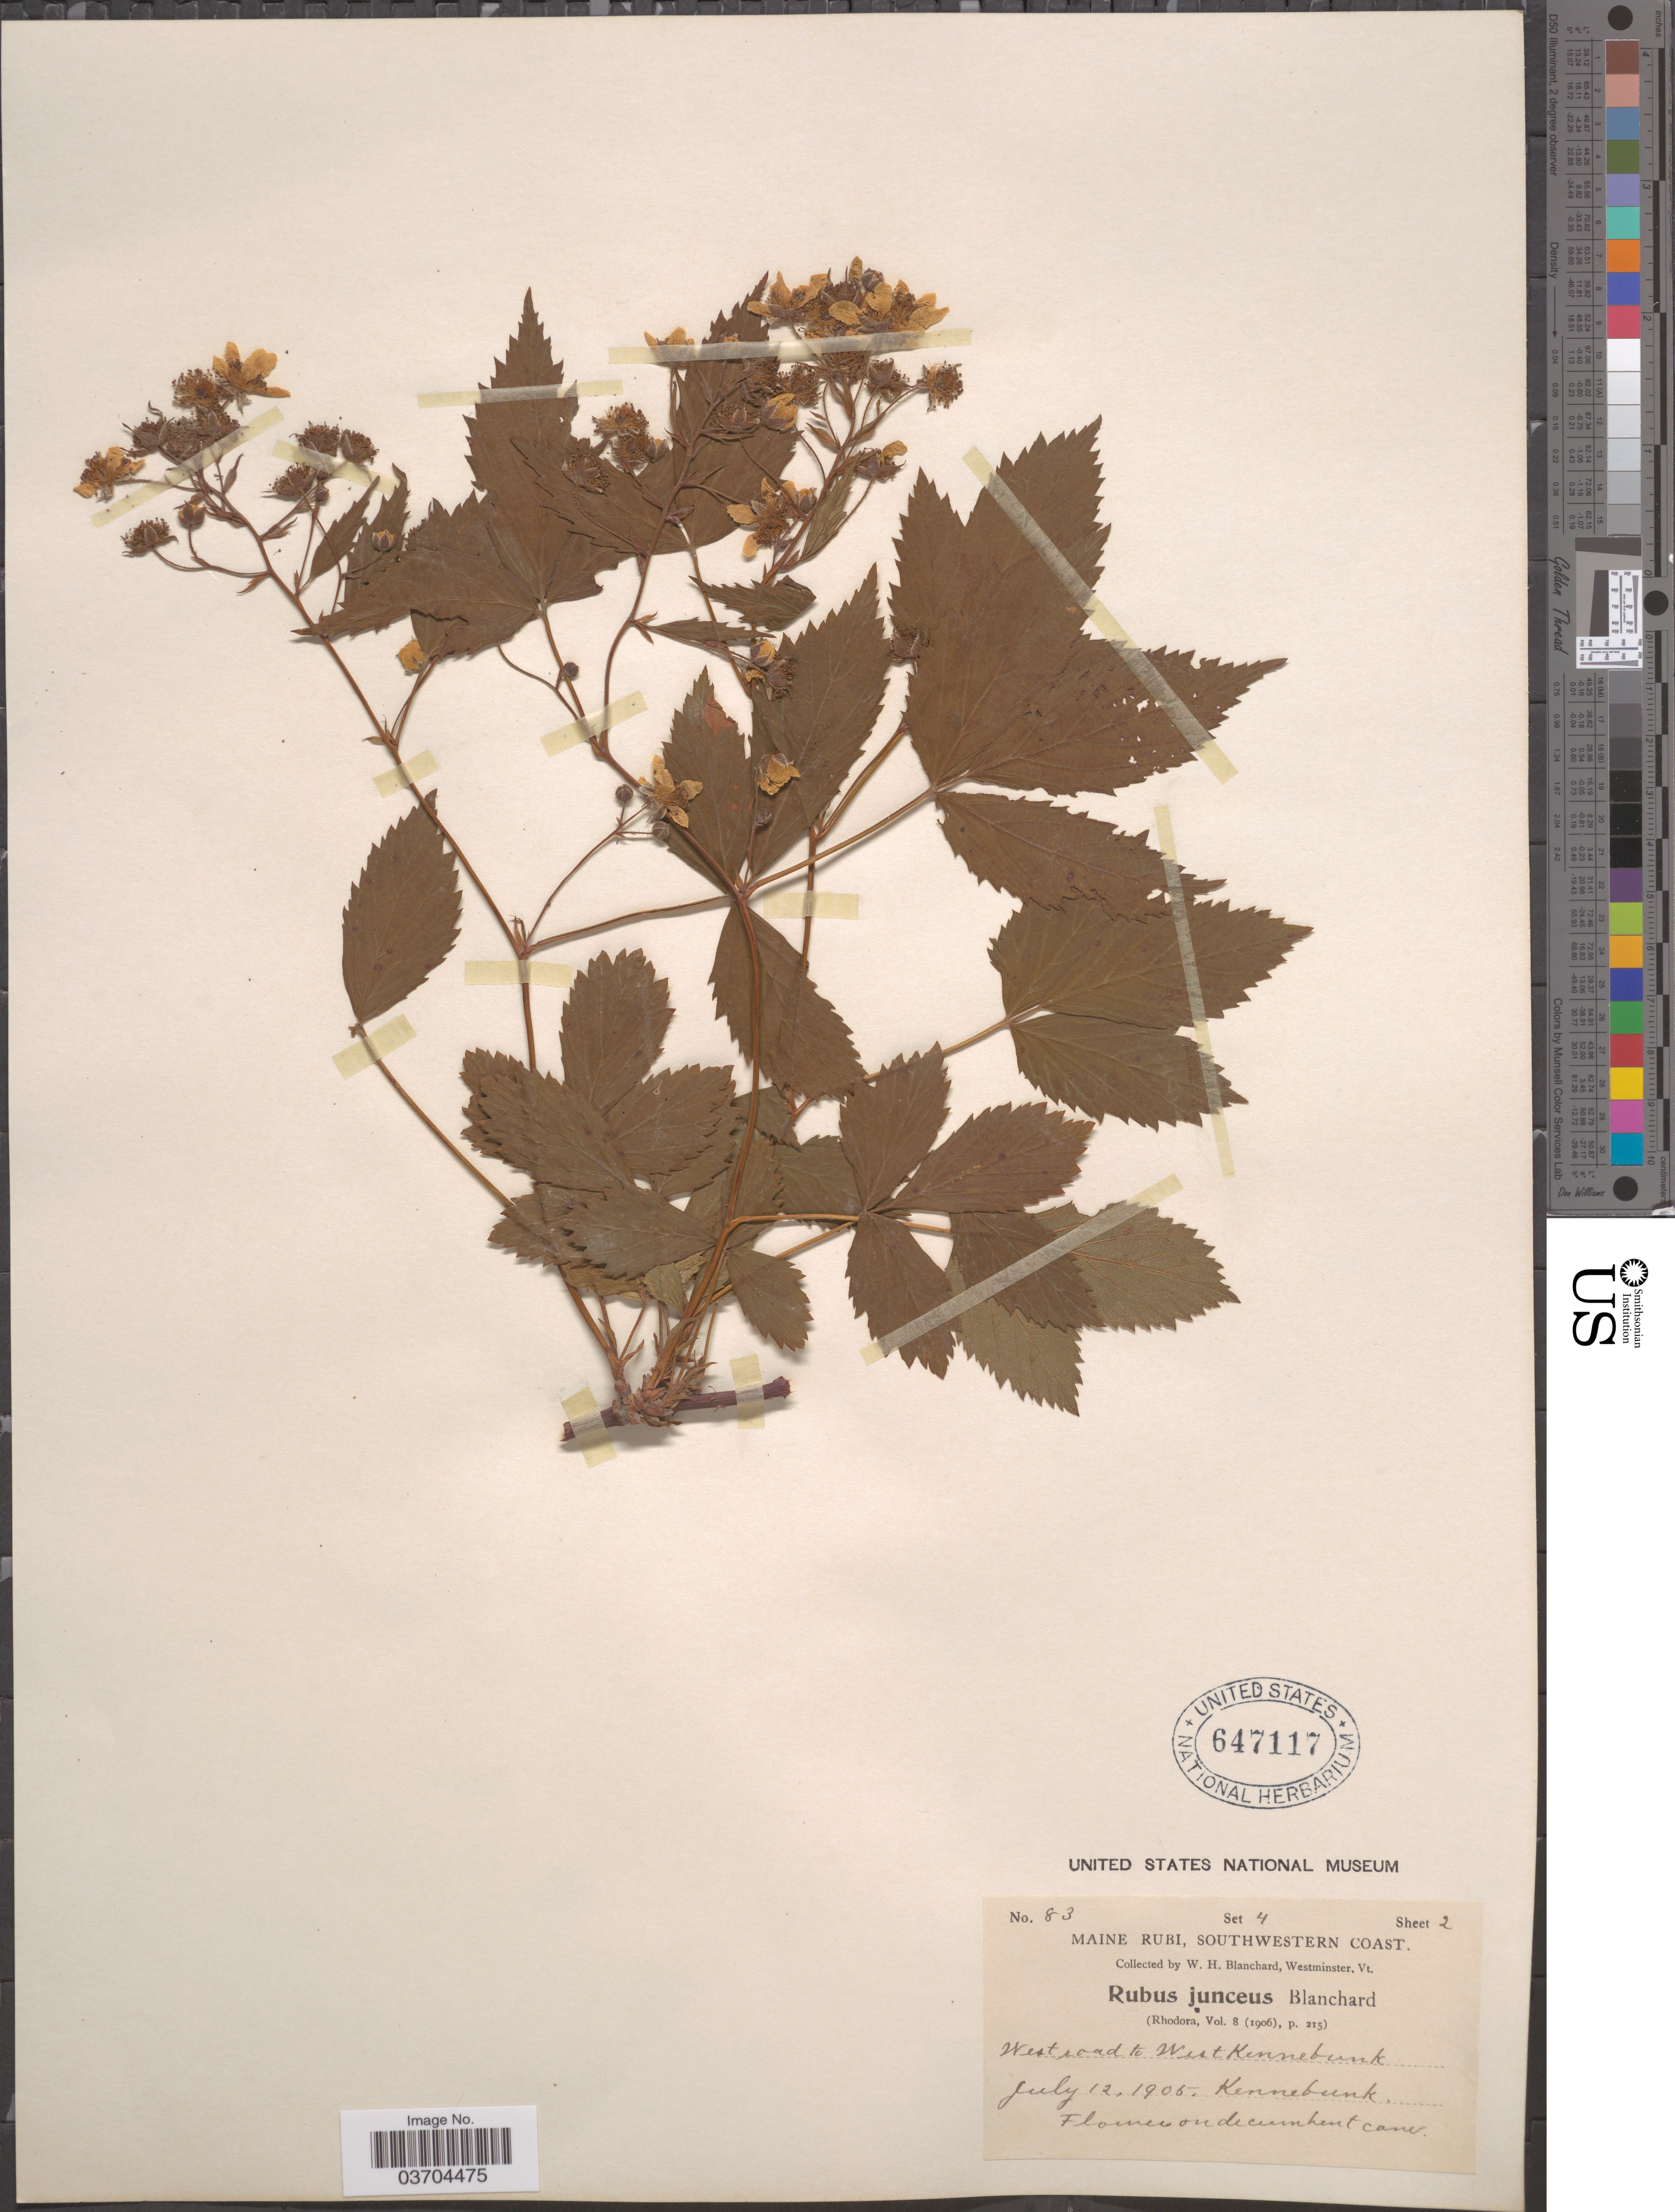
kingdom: Plantae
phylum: Tracheophyta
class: Magnoliopsida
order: Rosales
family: Rosaceae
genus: Rubus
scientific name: Rubus junceus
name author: Blanch.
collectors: W. H. Blanchard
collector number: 83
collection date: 1905-07-12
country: United States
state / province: Maine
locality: Maine Rubi, Southwestern coast. West road to West Kennebunk. Kennebunk.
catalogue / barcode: US 647117